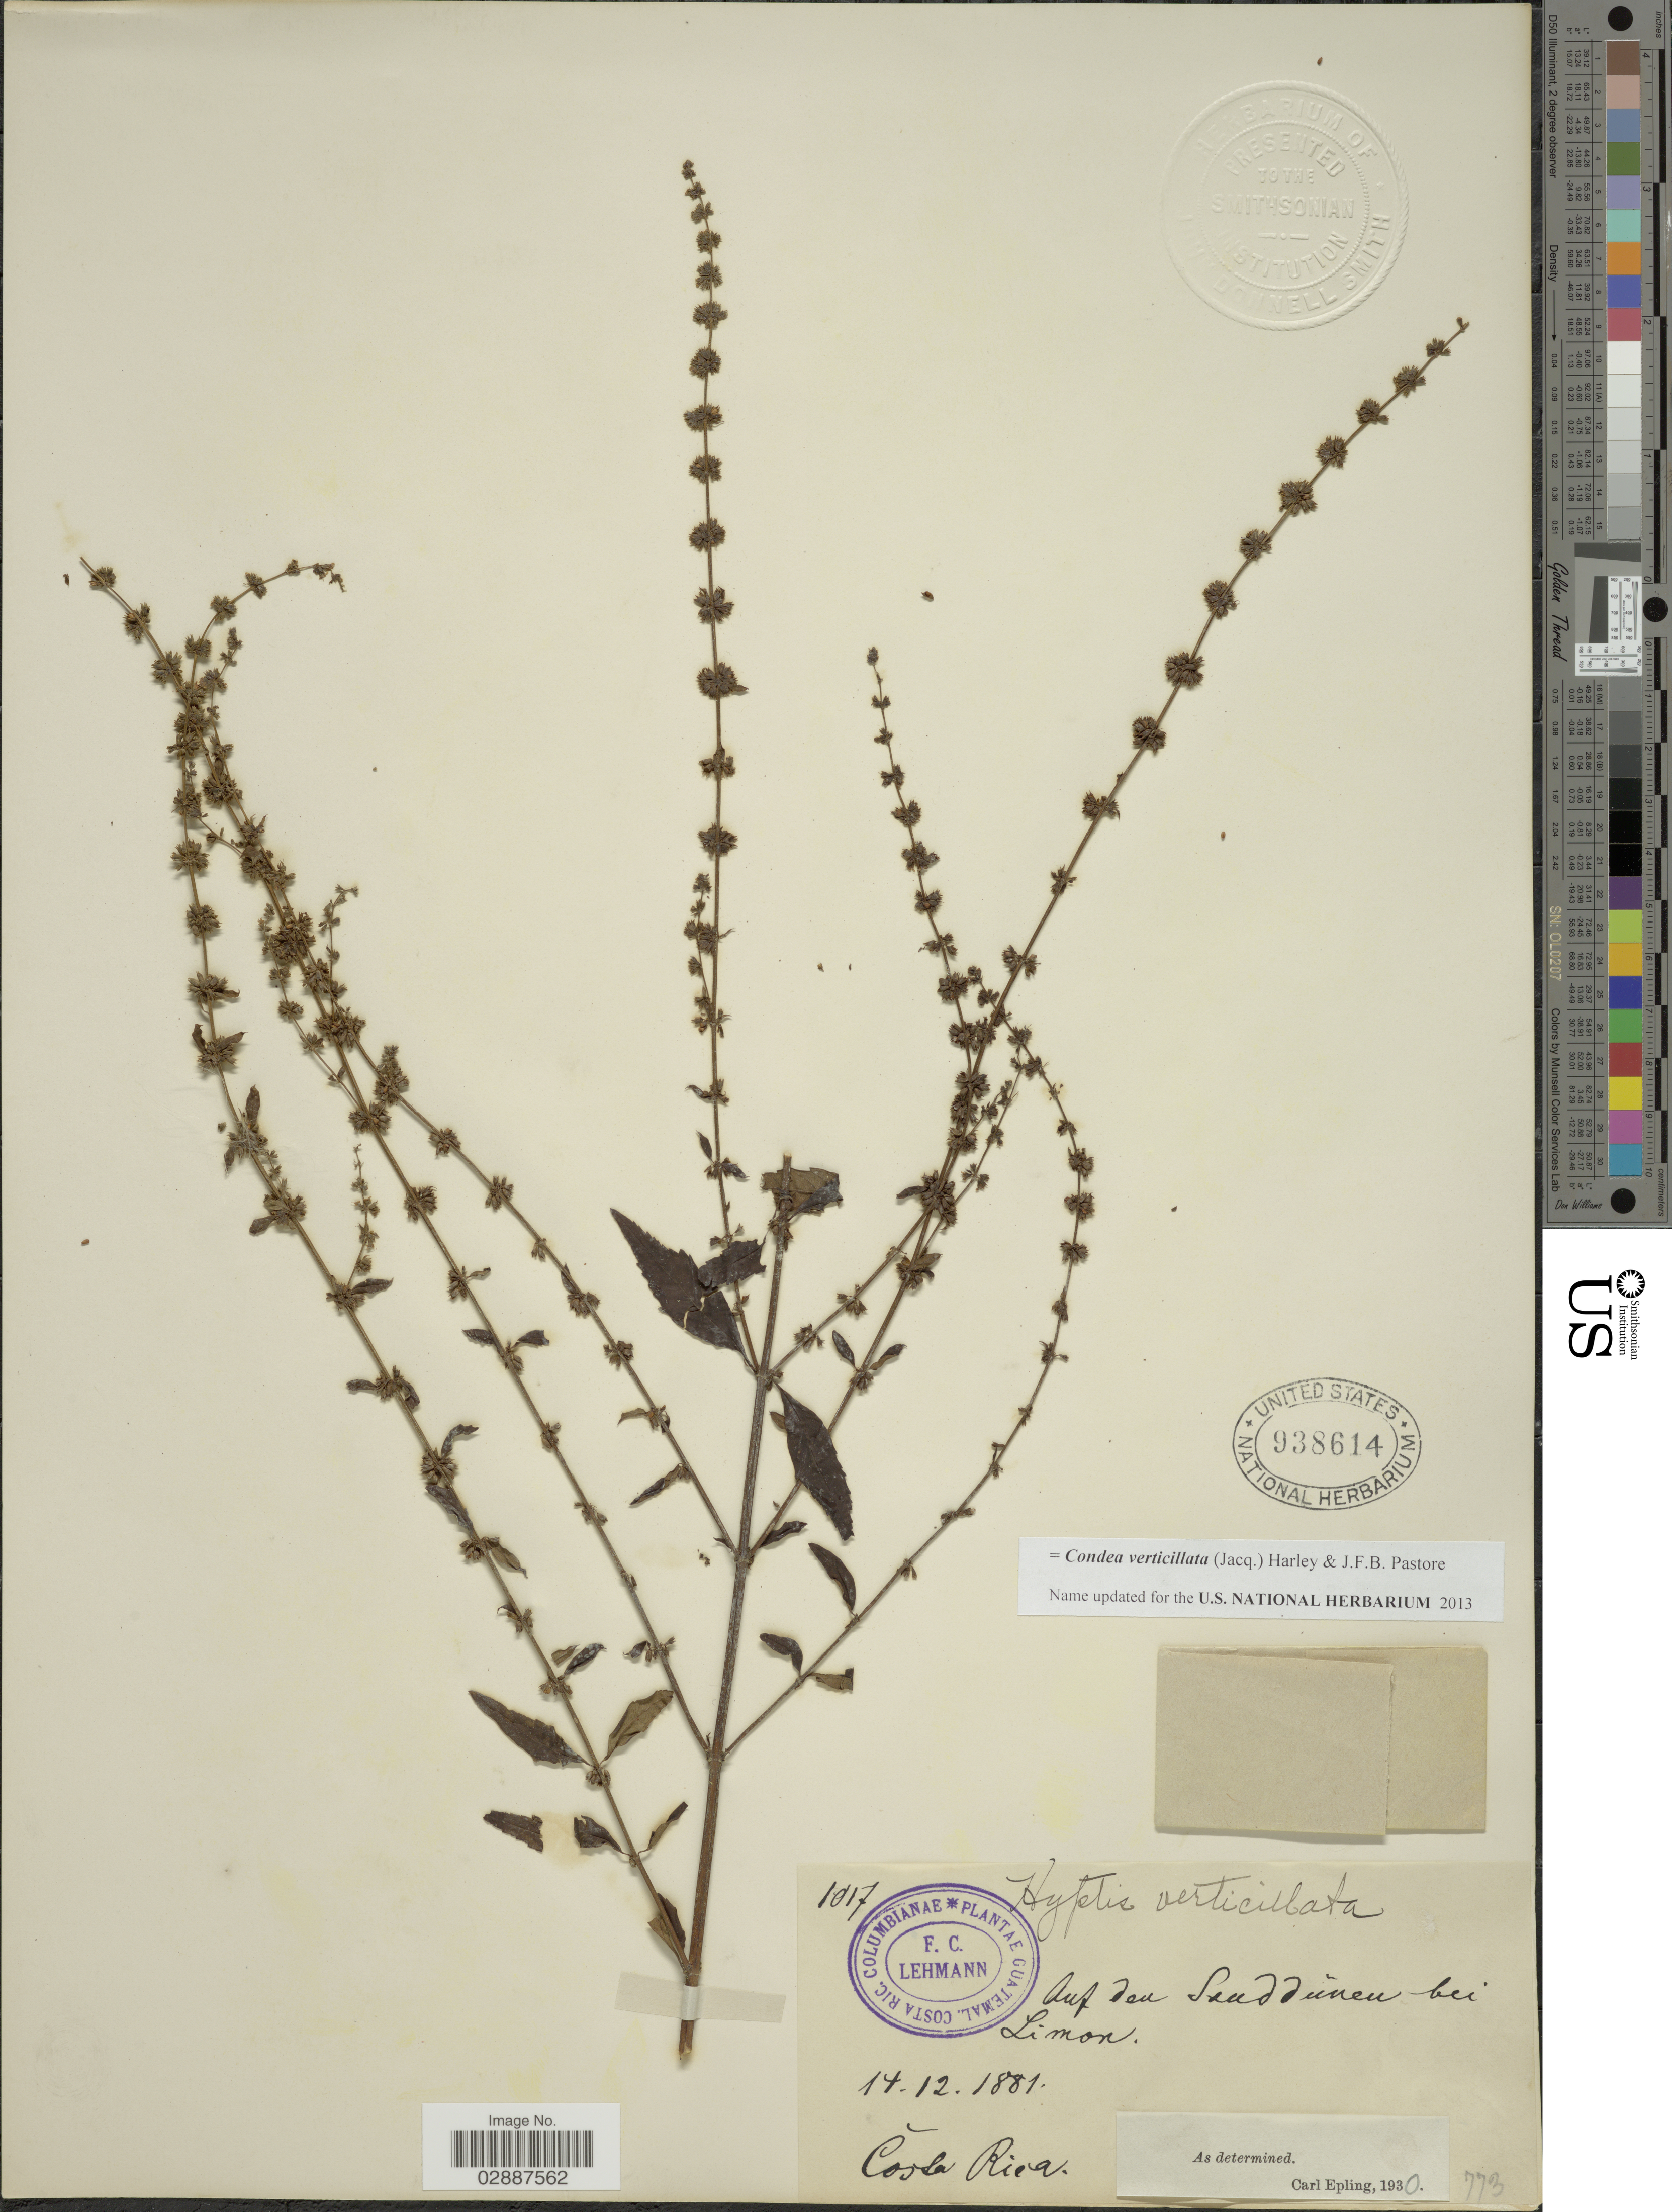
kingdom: Plantae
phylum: Tracheophyta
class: Magnoliopsida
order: Lamiales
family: Lamiaceae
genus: Condea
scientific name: Condea verticillata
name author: (Jacq.) Harley & J.F.B. Pastore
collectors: F. C. Lehmann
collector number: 1017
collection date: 1881-12-14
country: Costa Rica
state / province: Limón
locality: Auf du Sraddineau bei Limon.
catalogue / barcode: US 938614